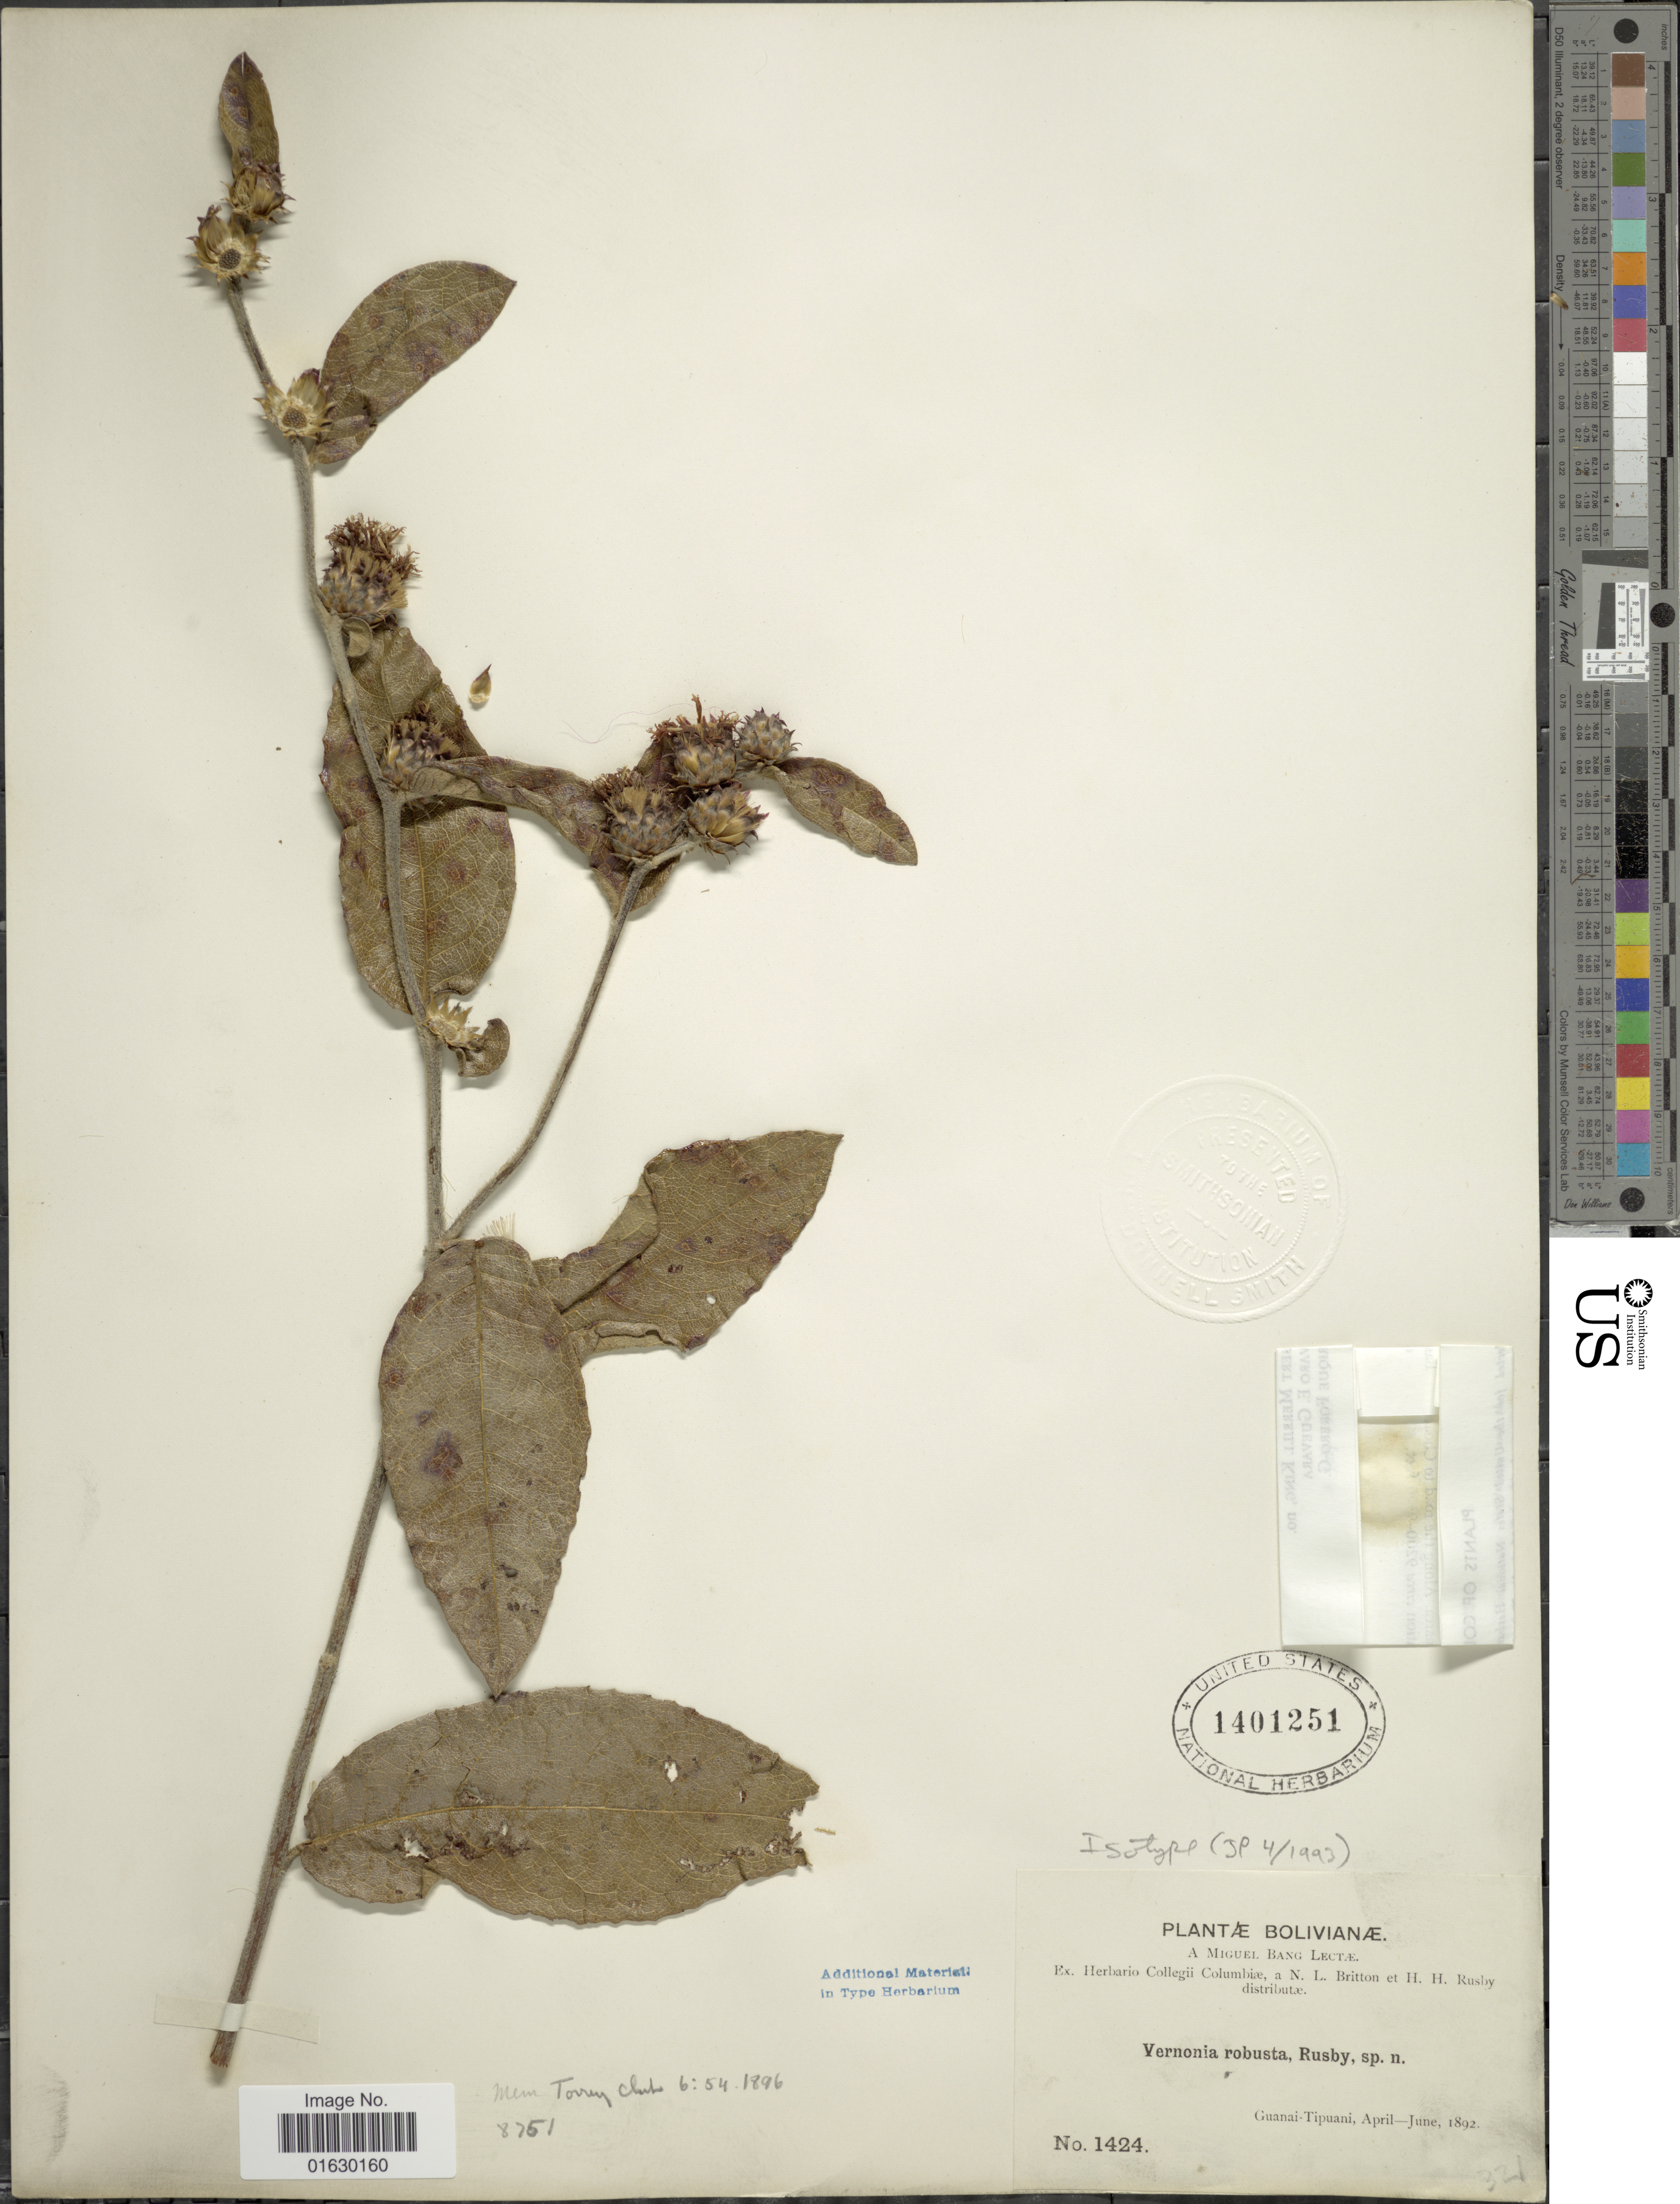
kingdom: Plantae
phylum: Tracheophyta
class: Magnoliopsida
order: Asterales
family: Asteraceae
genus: Lessingianthus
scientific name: Lessingianthus robustus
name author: (Rusby) H. Rob.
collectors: M. Bang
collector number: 1424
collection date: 1892-04/1892-06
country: Bolivia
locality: Bolivianae, Guanai-Tipuani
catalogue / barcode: US 1401251